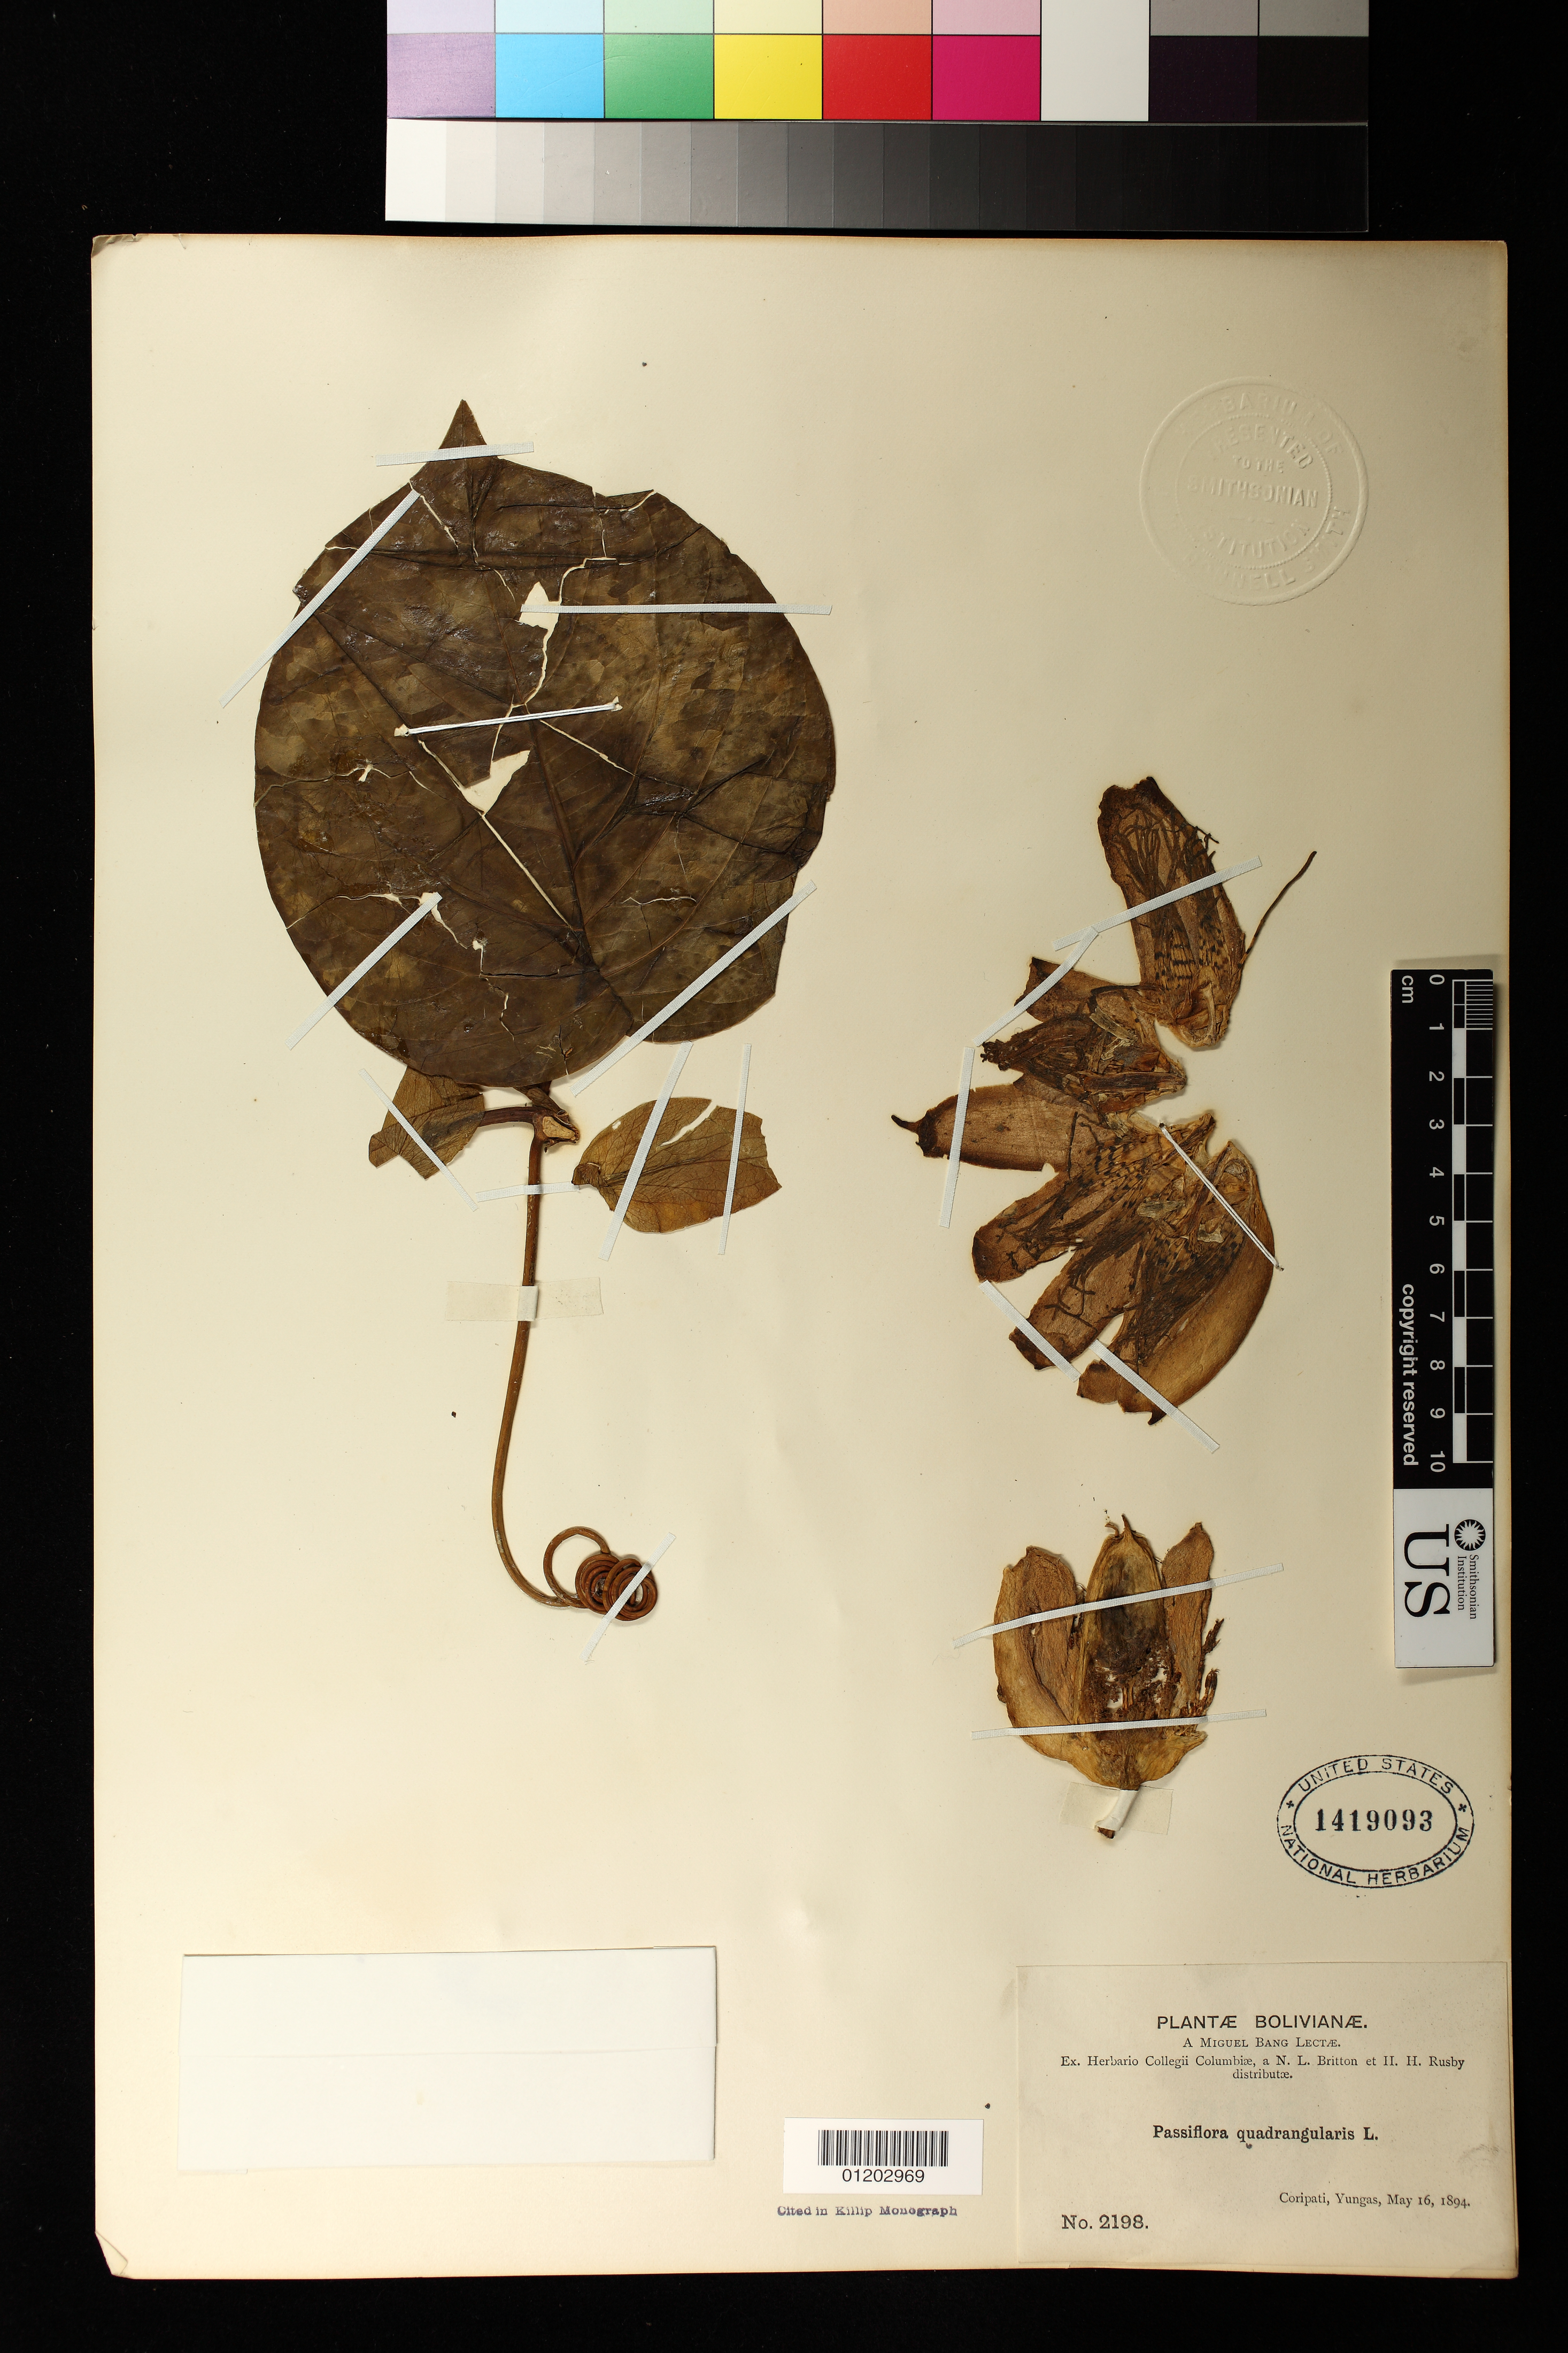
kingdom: Plantae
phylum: Tracheophyta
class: Magnoliopsida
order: Malpighiales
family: Passifloraceae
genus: Passiflora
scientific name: Passiflora quadrangularis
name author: L.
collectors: M. Bang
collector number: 2198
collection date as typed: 16 May 1894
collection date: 1894-05-16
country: Bolivia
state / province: La Paz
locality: Coripati, Yungas.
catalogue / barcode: US 1419093